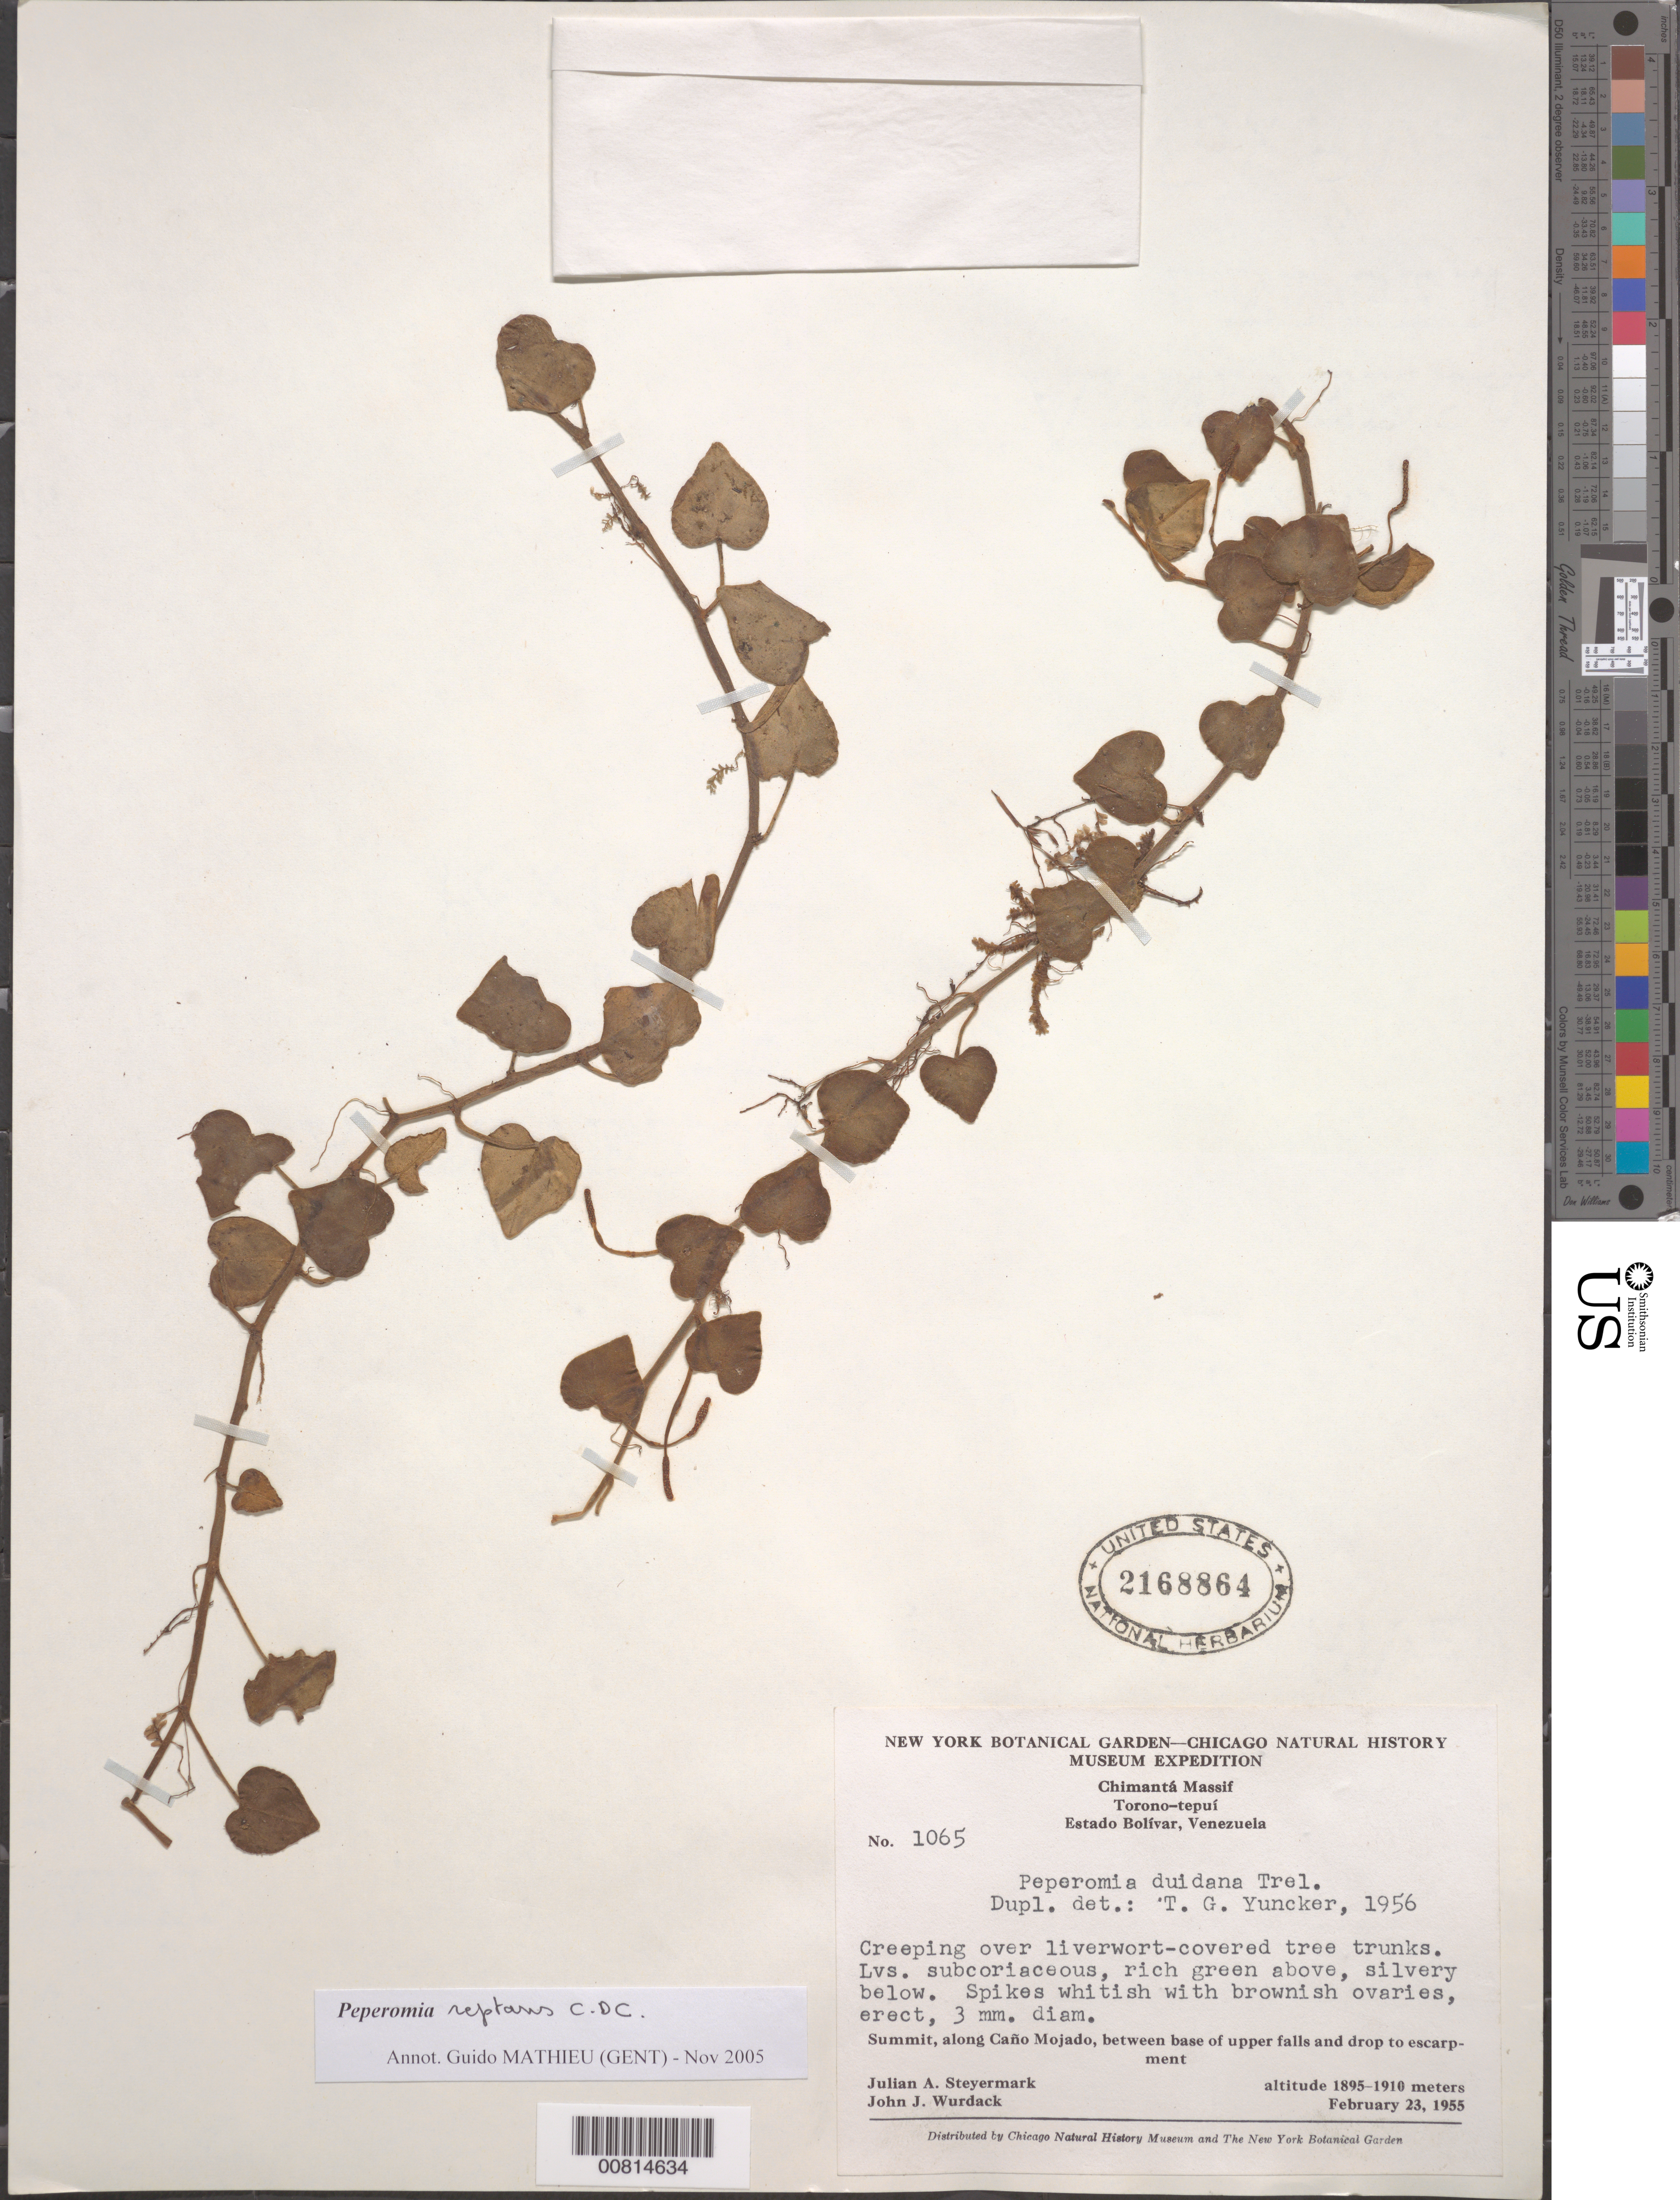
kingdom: Plantae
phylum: Tracheophyta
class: Magnoliopsida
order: Piperales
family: Piperaceae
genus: Peperomia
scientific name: Peperomia reptans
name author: (Trel. in Woodson & Schery) C. DC. in Seem.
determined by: Mathieu, Guido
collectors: J. Steyermark & J. J. Wurdack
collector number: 55 1065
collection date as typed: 23-Feb-55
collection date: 1955-02-23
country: Venezuela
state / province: Bolívar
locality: Chimantá Massif, Caño Mojado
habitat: Summit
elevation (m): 1895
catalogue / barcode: US 2168864